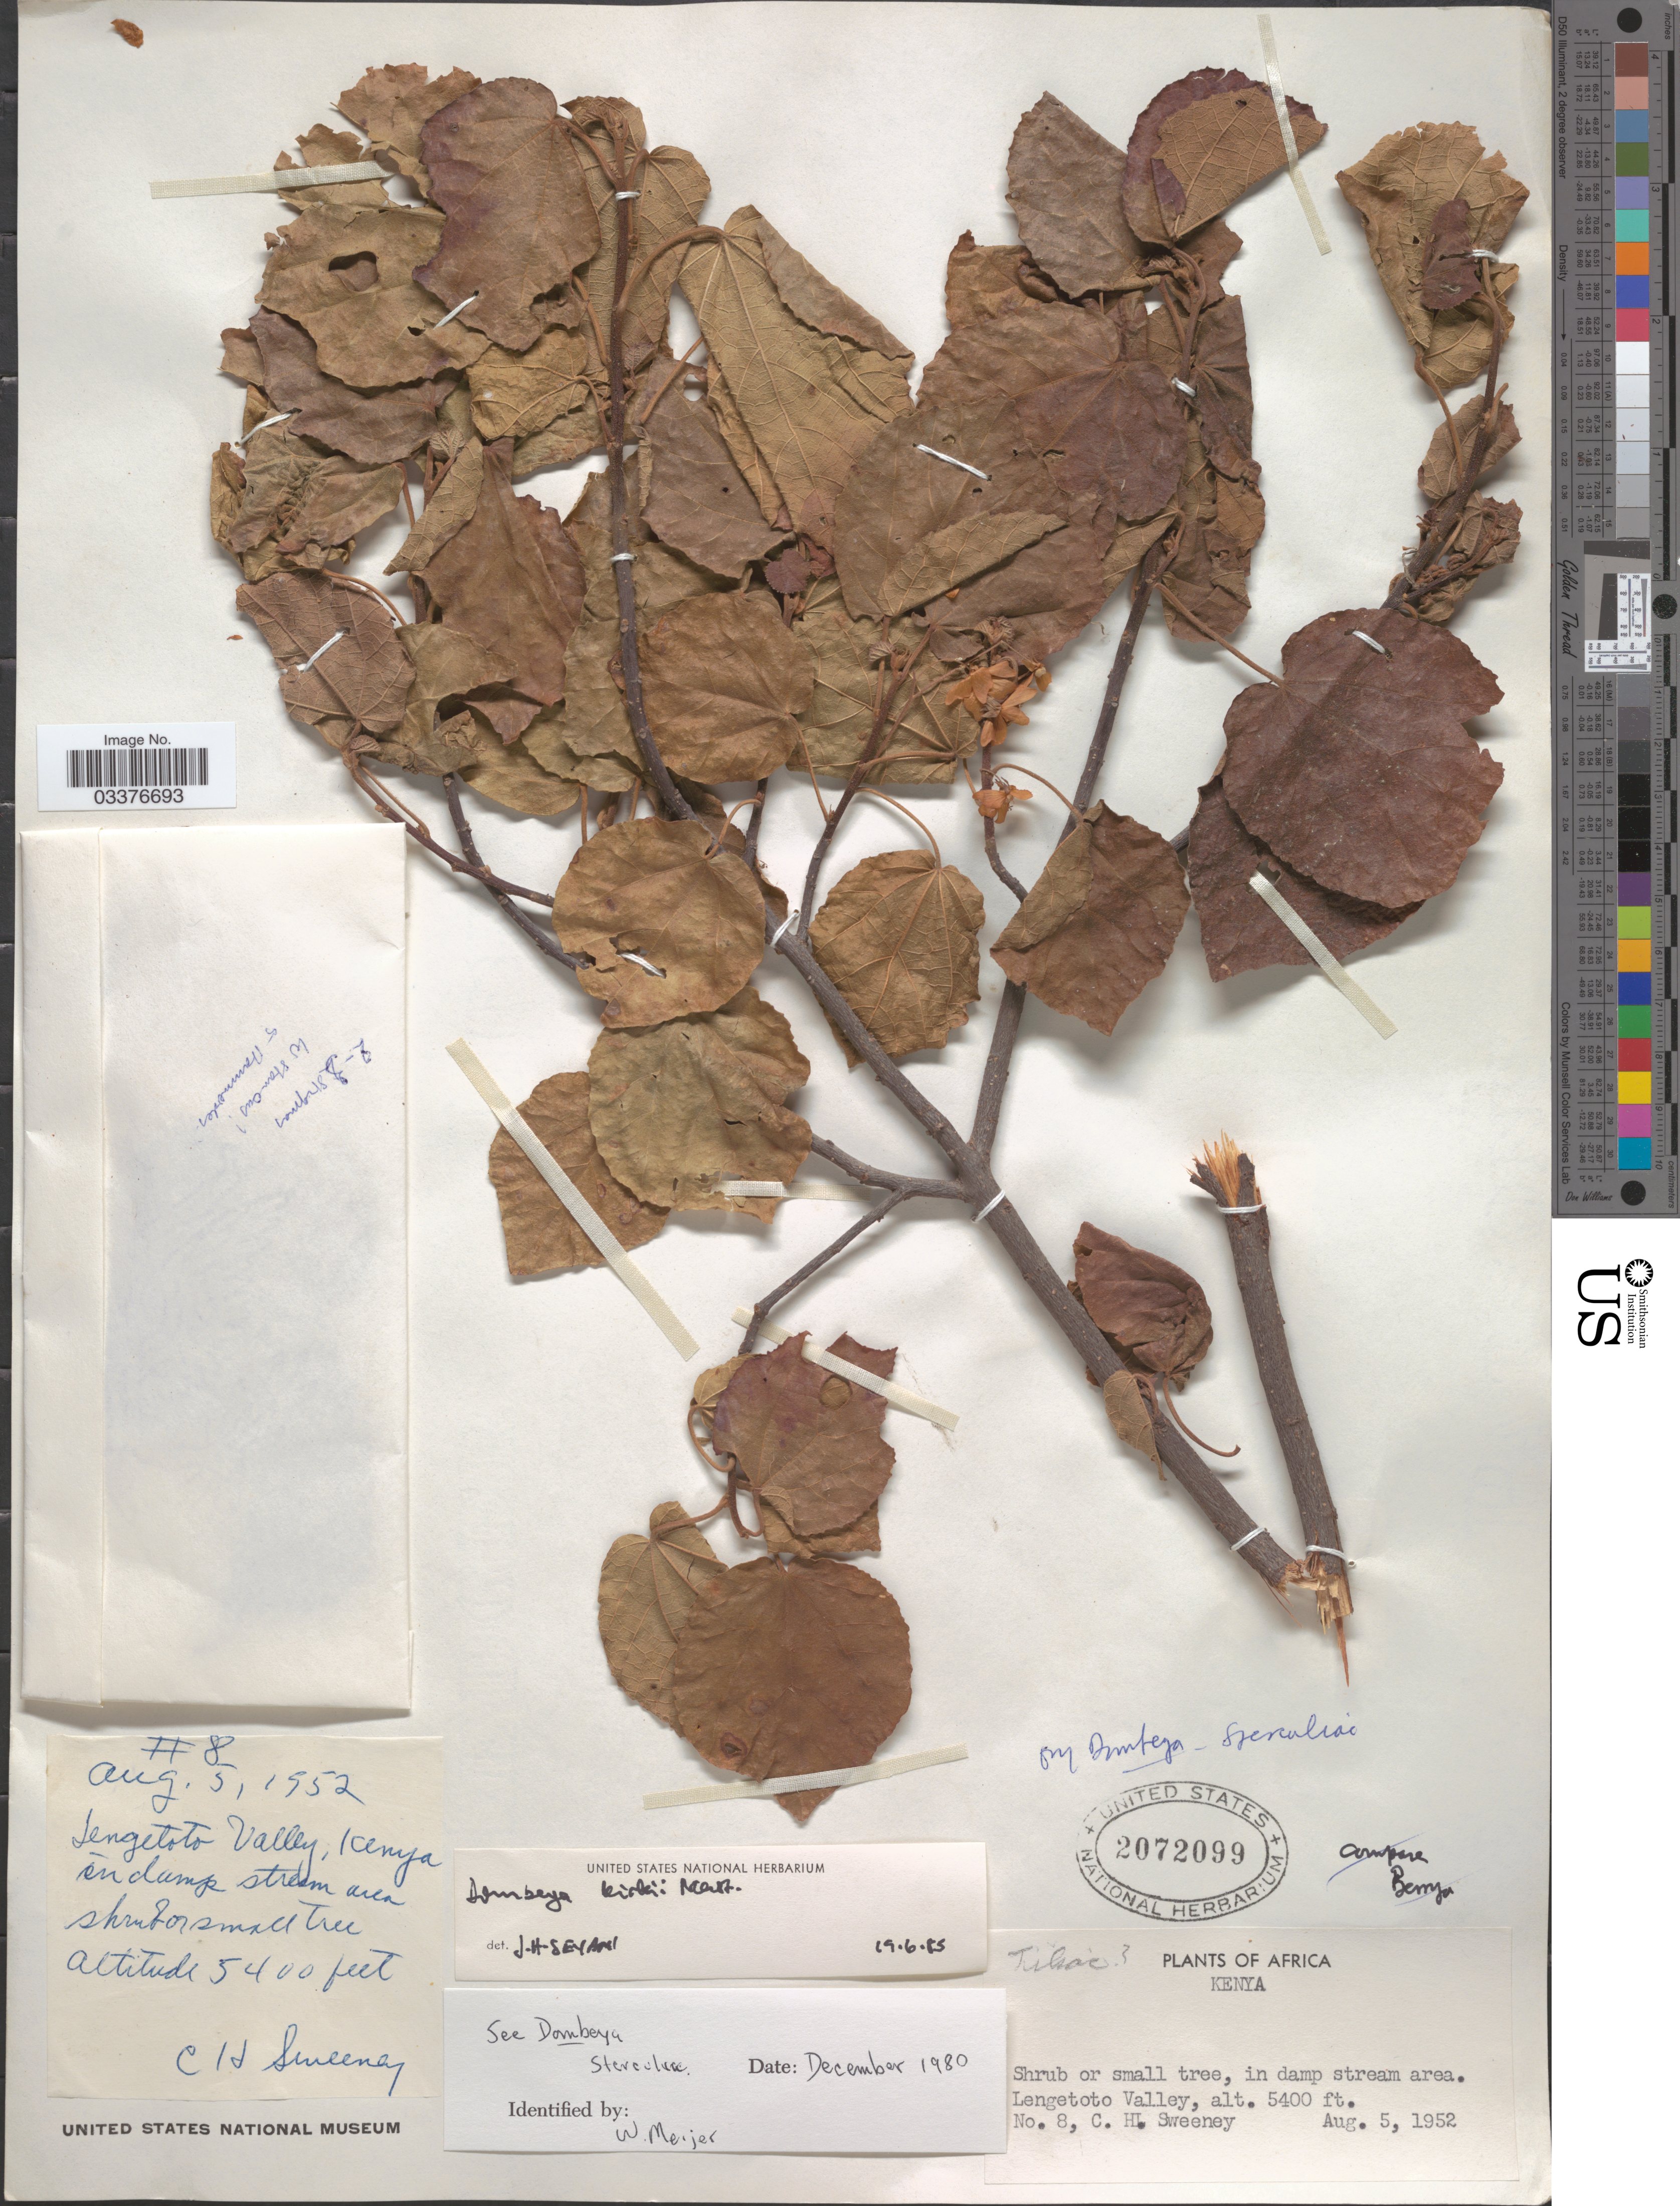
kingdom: Plantae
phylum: Tracheophyta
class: Magnoliopsida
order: Malvales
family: Malvaceae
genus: Dombeya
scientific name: Dombeya kirkii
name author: Mast.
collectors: C. Sweeney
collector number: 8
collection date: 1952-08-05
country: Kenya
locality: Africa. In damp stream area. Lengetoto Valley.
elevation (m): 1646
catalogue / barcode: US 2072099